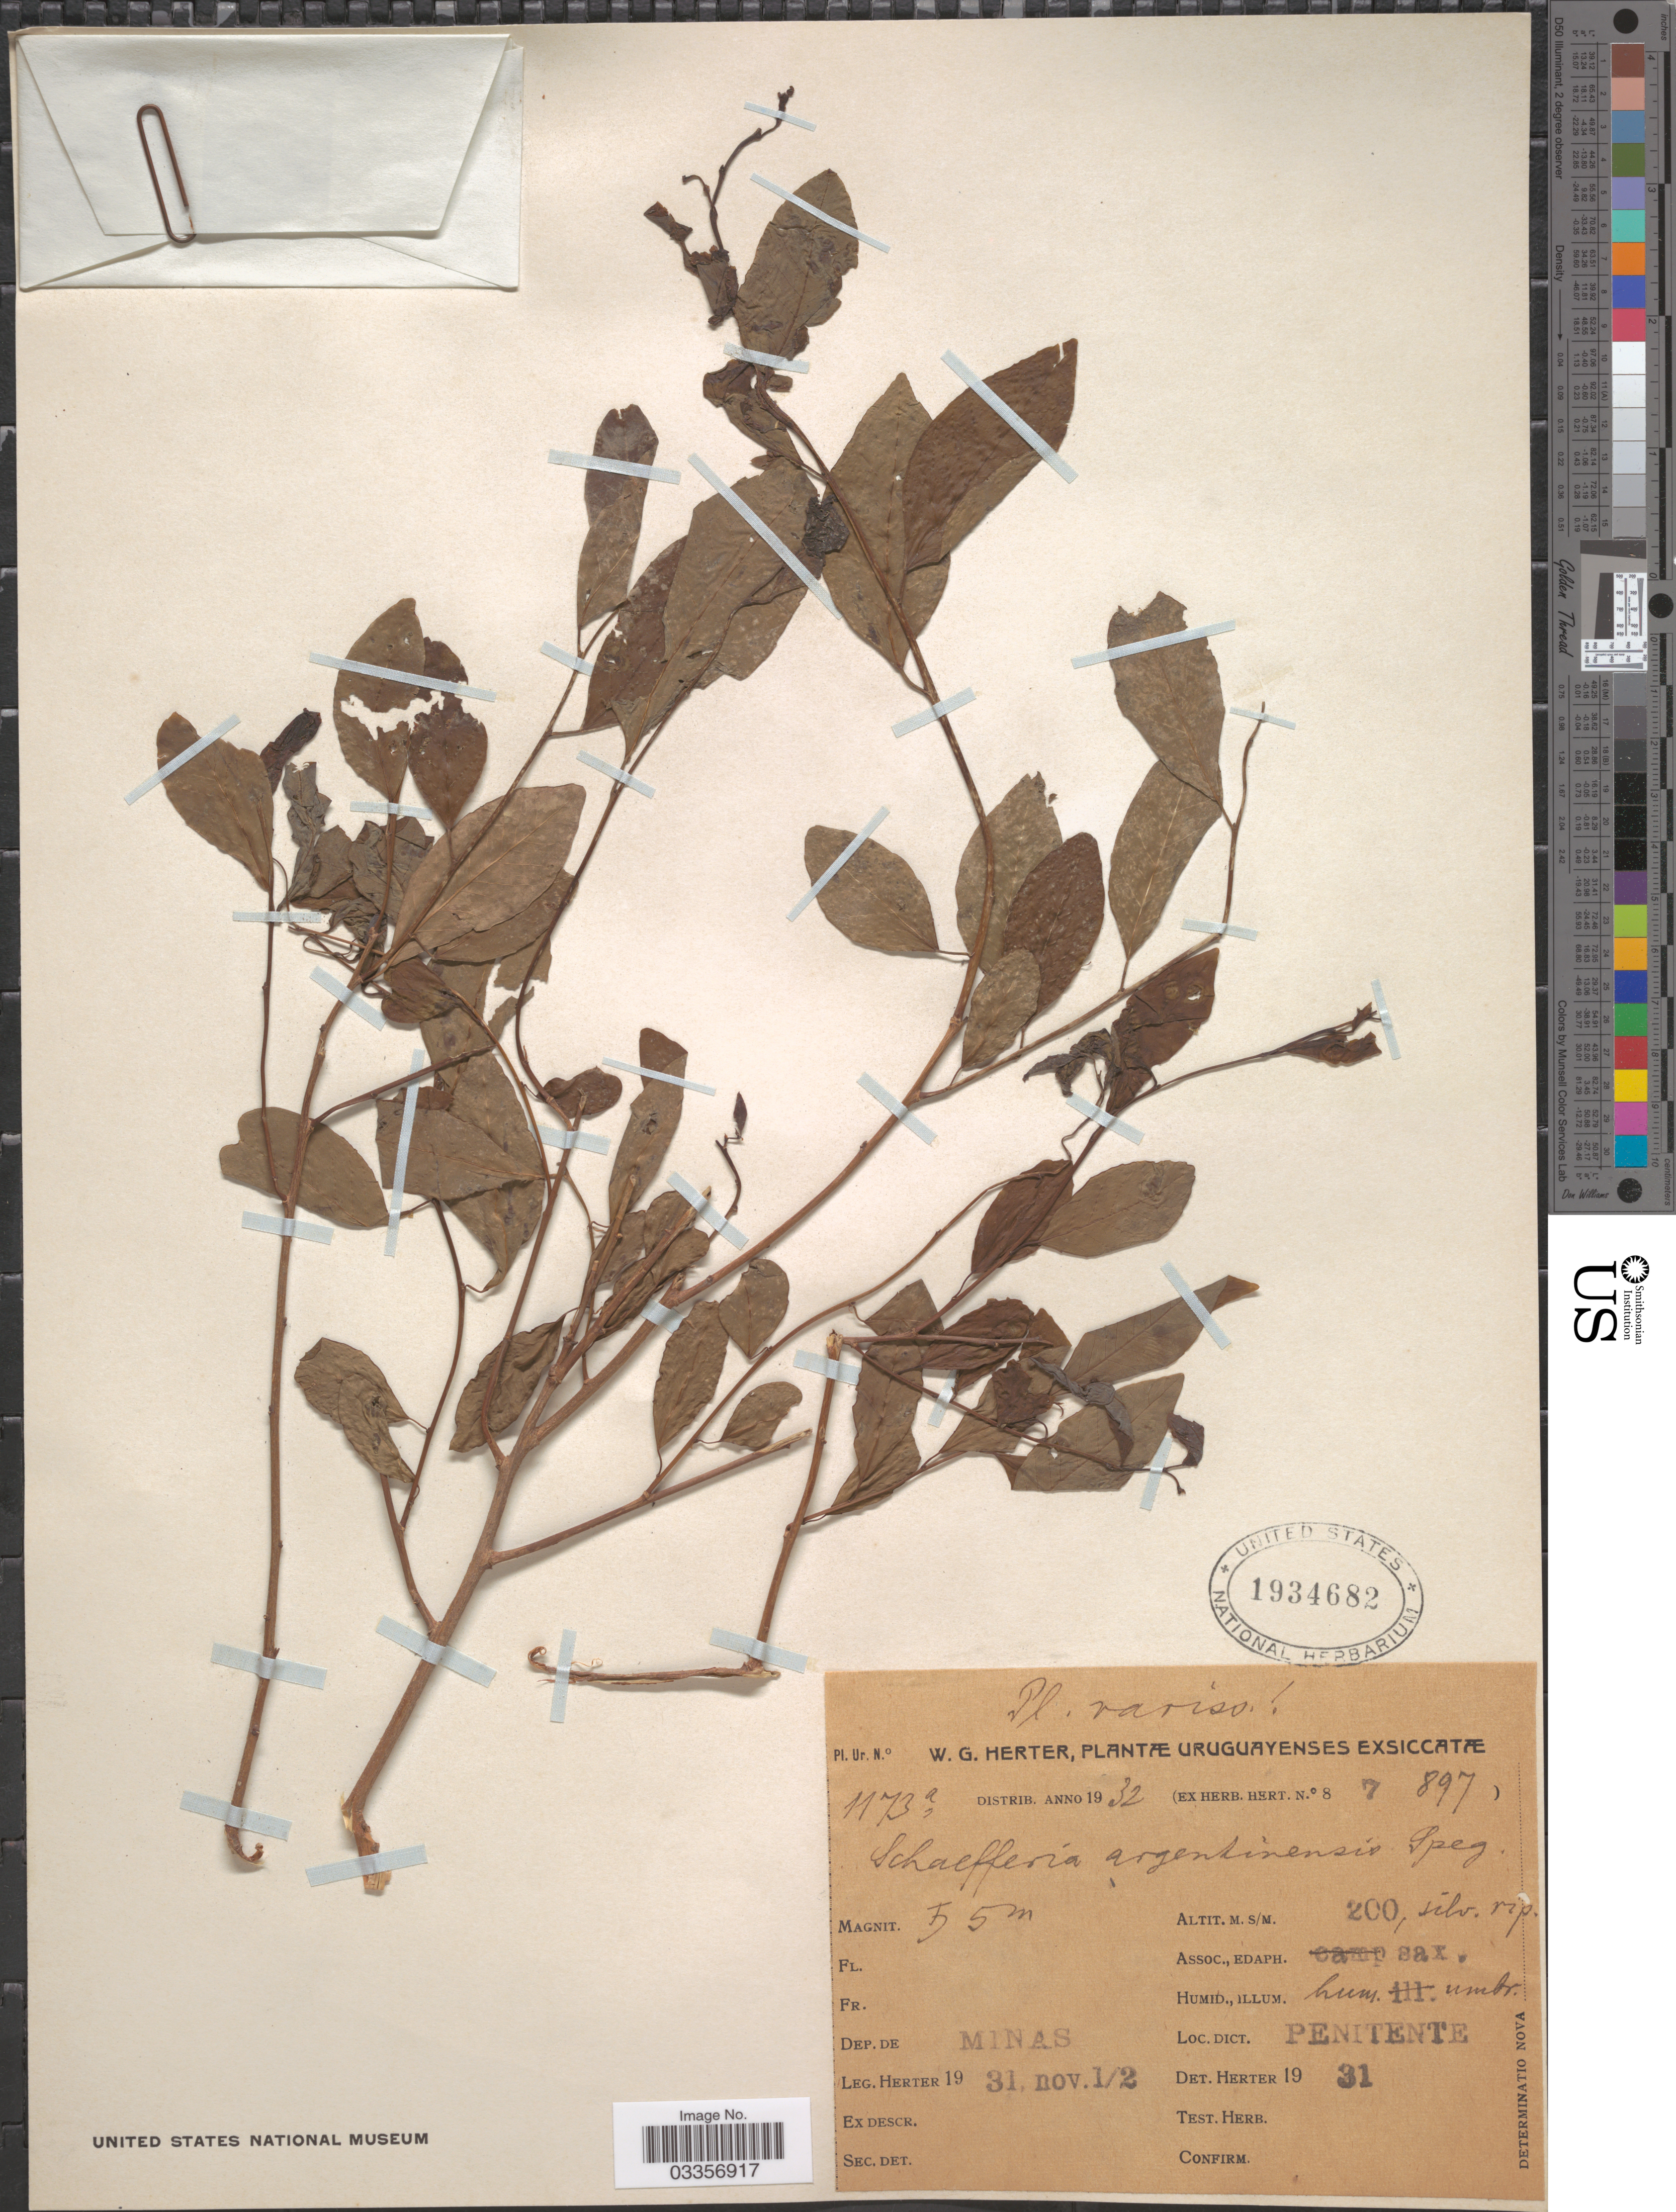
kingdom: Plantae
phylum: Tracheophyta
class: Magnoliopsida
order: Celastrales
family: Celastraceae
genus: Schaefferia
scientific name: Schaefferia argentinensis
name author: Speg.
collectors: W. G. Herter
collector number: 1173a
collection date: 1931-11-01/1931-11-02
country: Uruguay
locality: Dep. de Minas. Penitente.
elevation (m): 200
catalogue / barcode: US 1934682